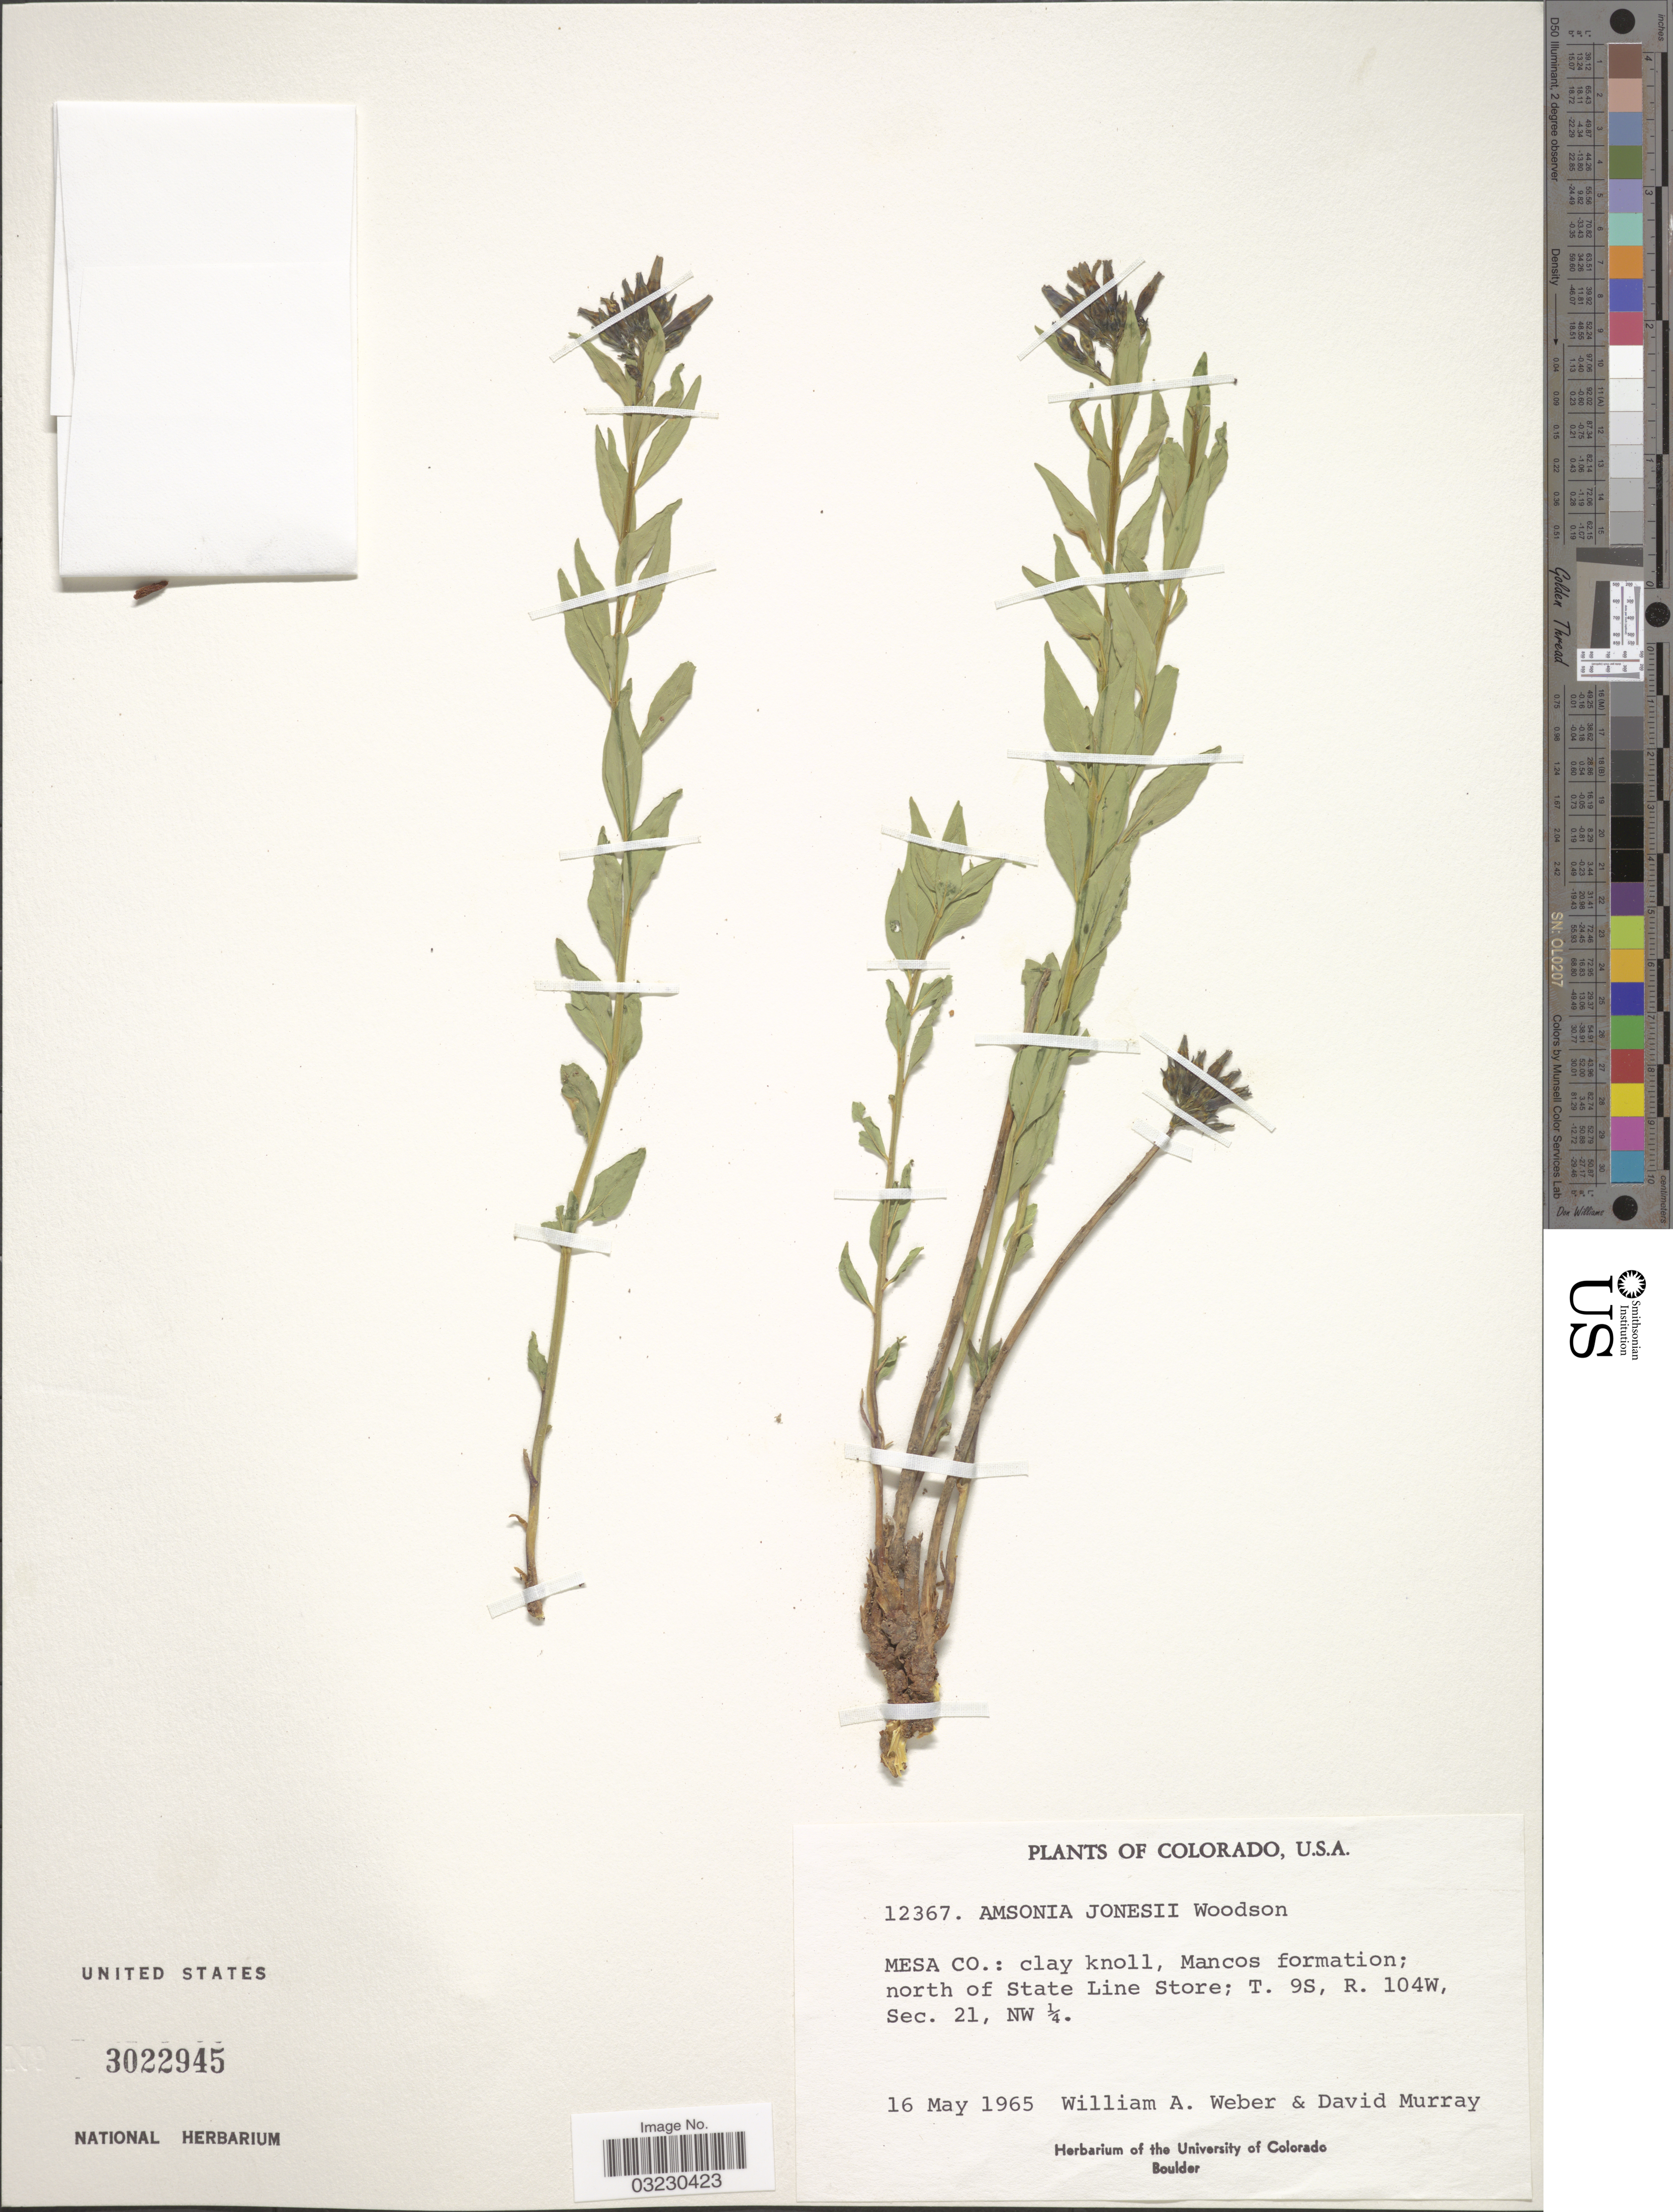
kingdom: Plantae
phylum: Tracheophyta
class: Magnoliopsida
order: Gentianales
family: Apocynaceae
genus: Amsonia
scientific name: Amsonia jonesii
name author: Woodson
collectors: W. A. Weber & D. F. Murray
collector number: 12367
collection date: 1965-05-16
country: United States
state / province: Colorado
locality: Mesa Co.: clay knoll, Mancos formation; north of State Line Store; T. 9S, R. 104W, Sec. 21, NW ¼.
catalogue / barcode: US 3022945